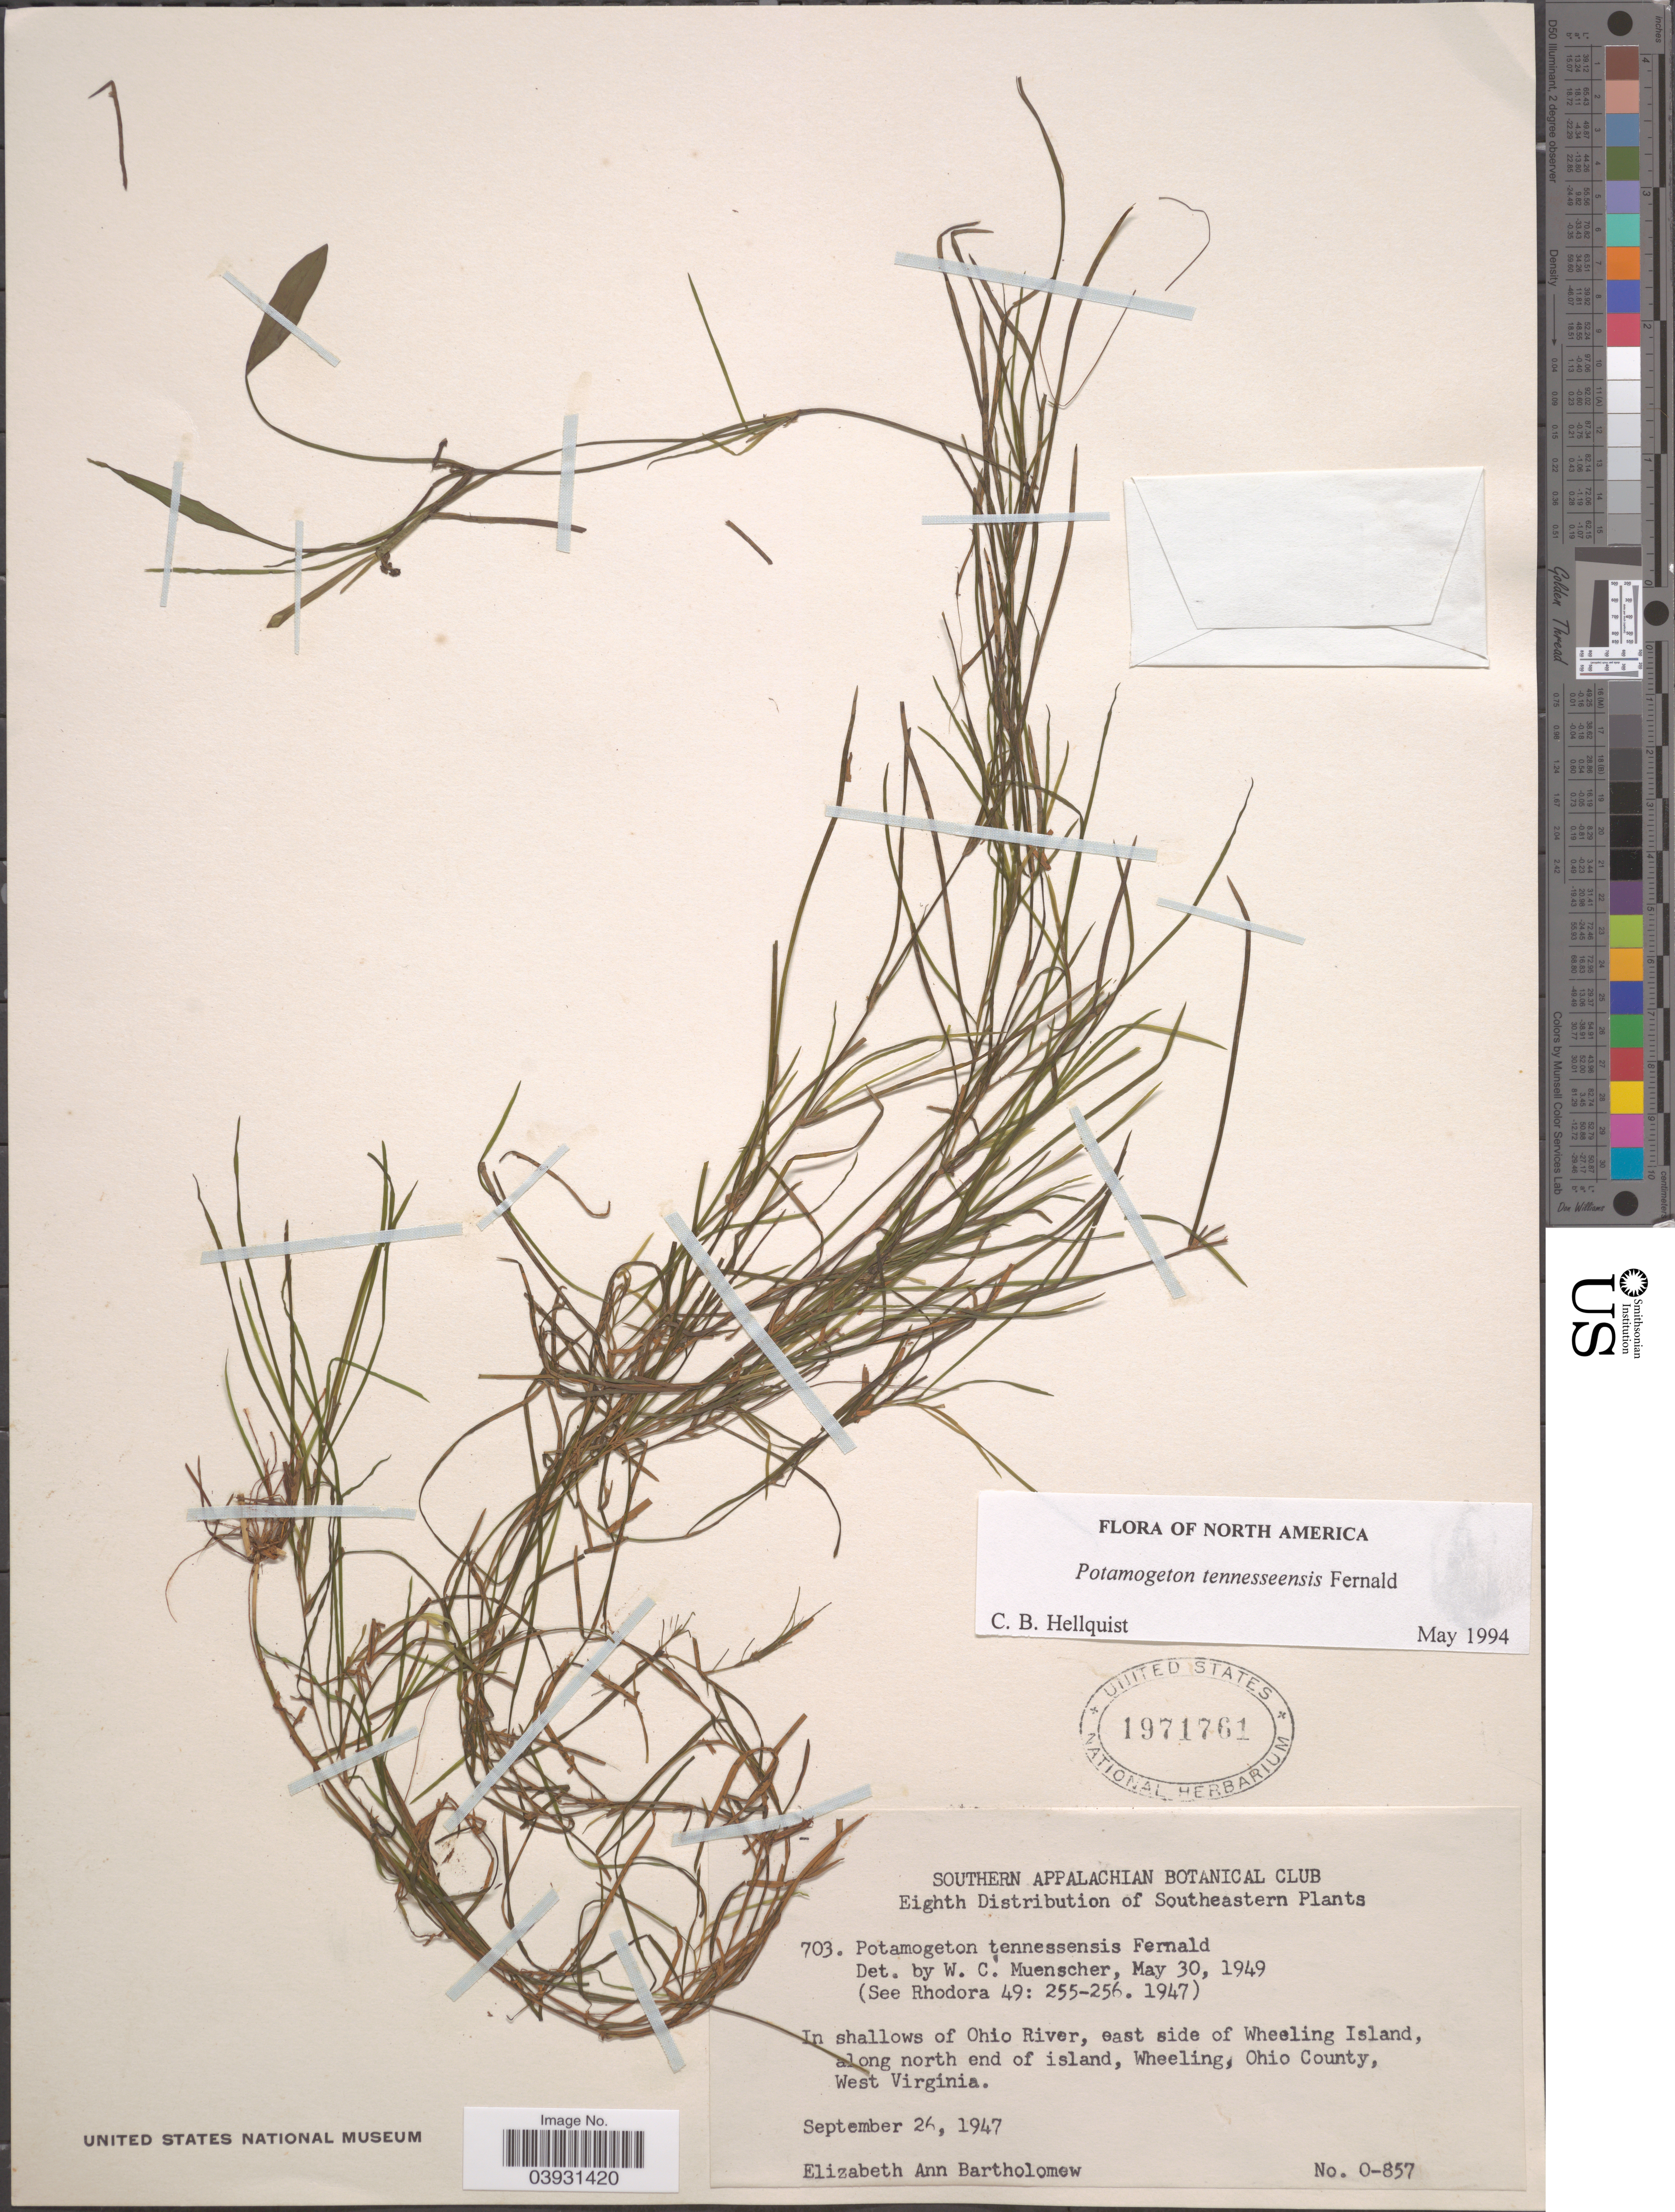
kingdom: Plantae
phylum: Tracheophyta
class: Liliopsida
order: Alismatales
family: Potamogetonaceae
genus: Potamogeton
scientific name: Potamogeton tennesseensis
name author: Fernald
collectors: E. Bartholomew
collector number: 0-857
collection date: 1947-09-26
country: United States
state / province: West Virginia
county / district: Ohio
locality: Southeastern Plants. Ohio River, east side of Wheeling Island, along north end of island, Wheeling, Ohio County.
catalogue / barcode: US 1971761